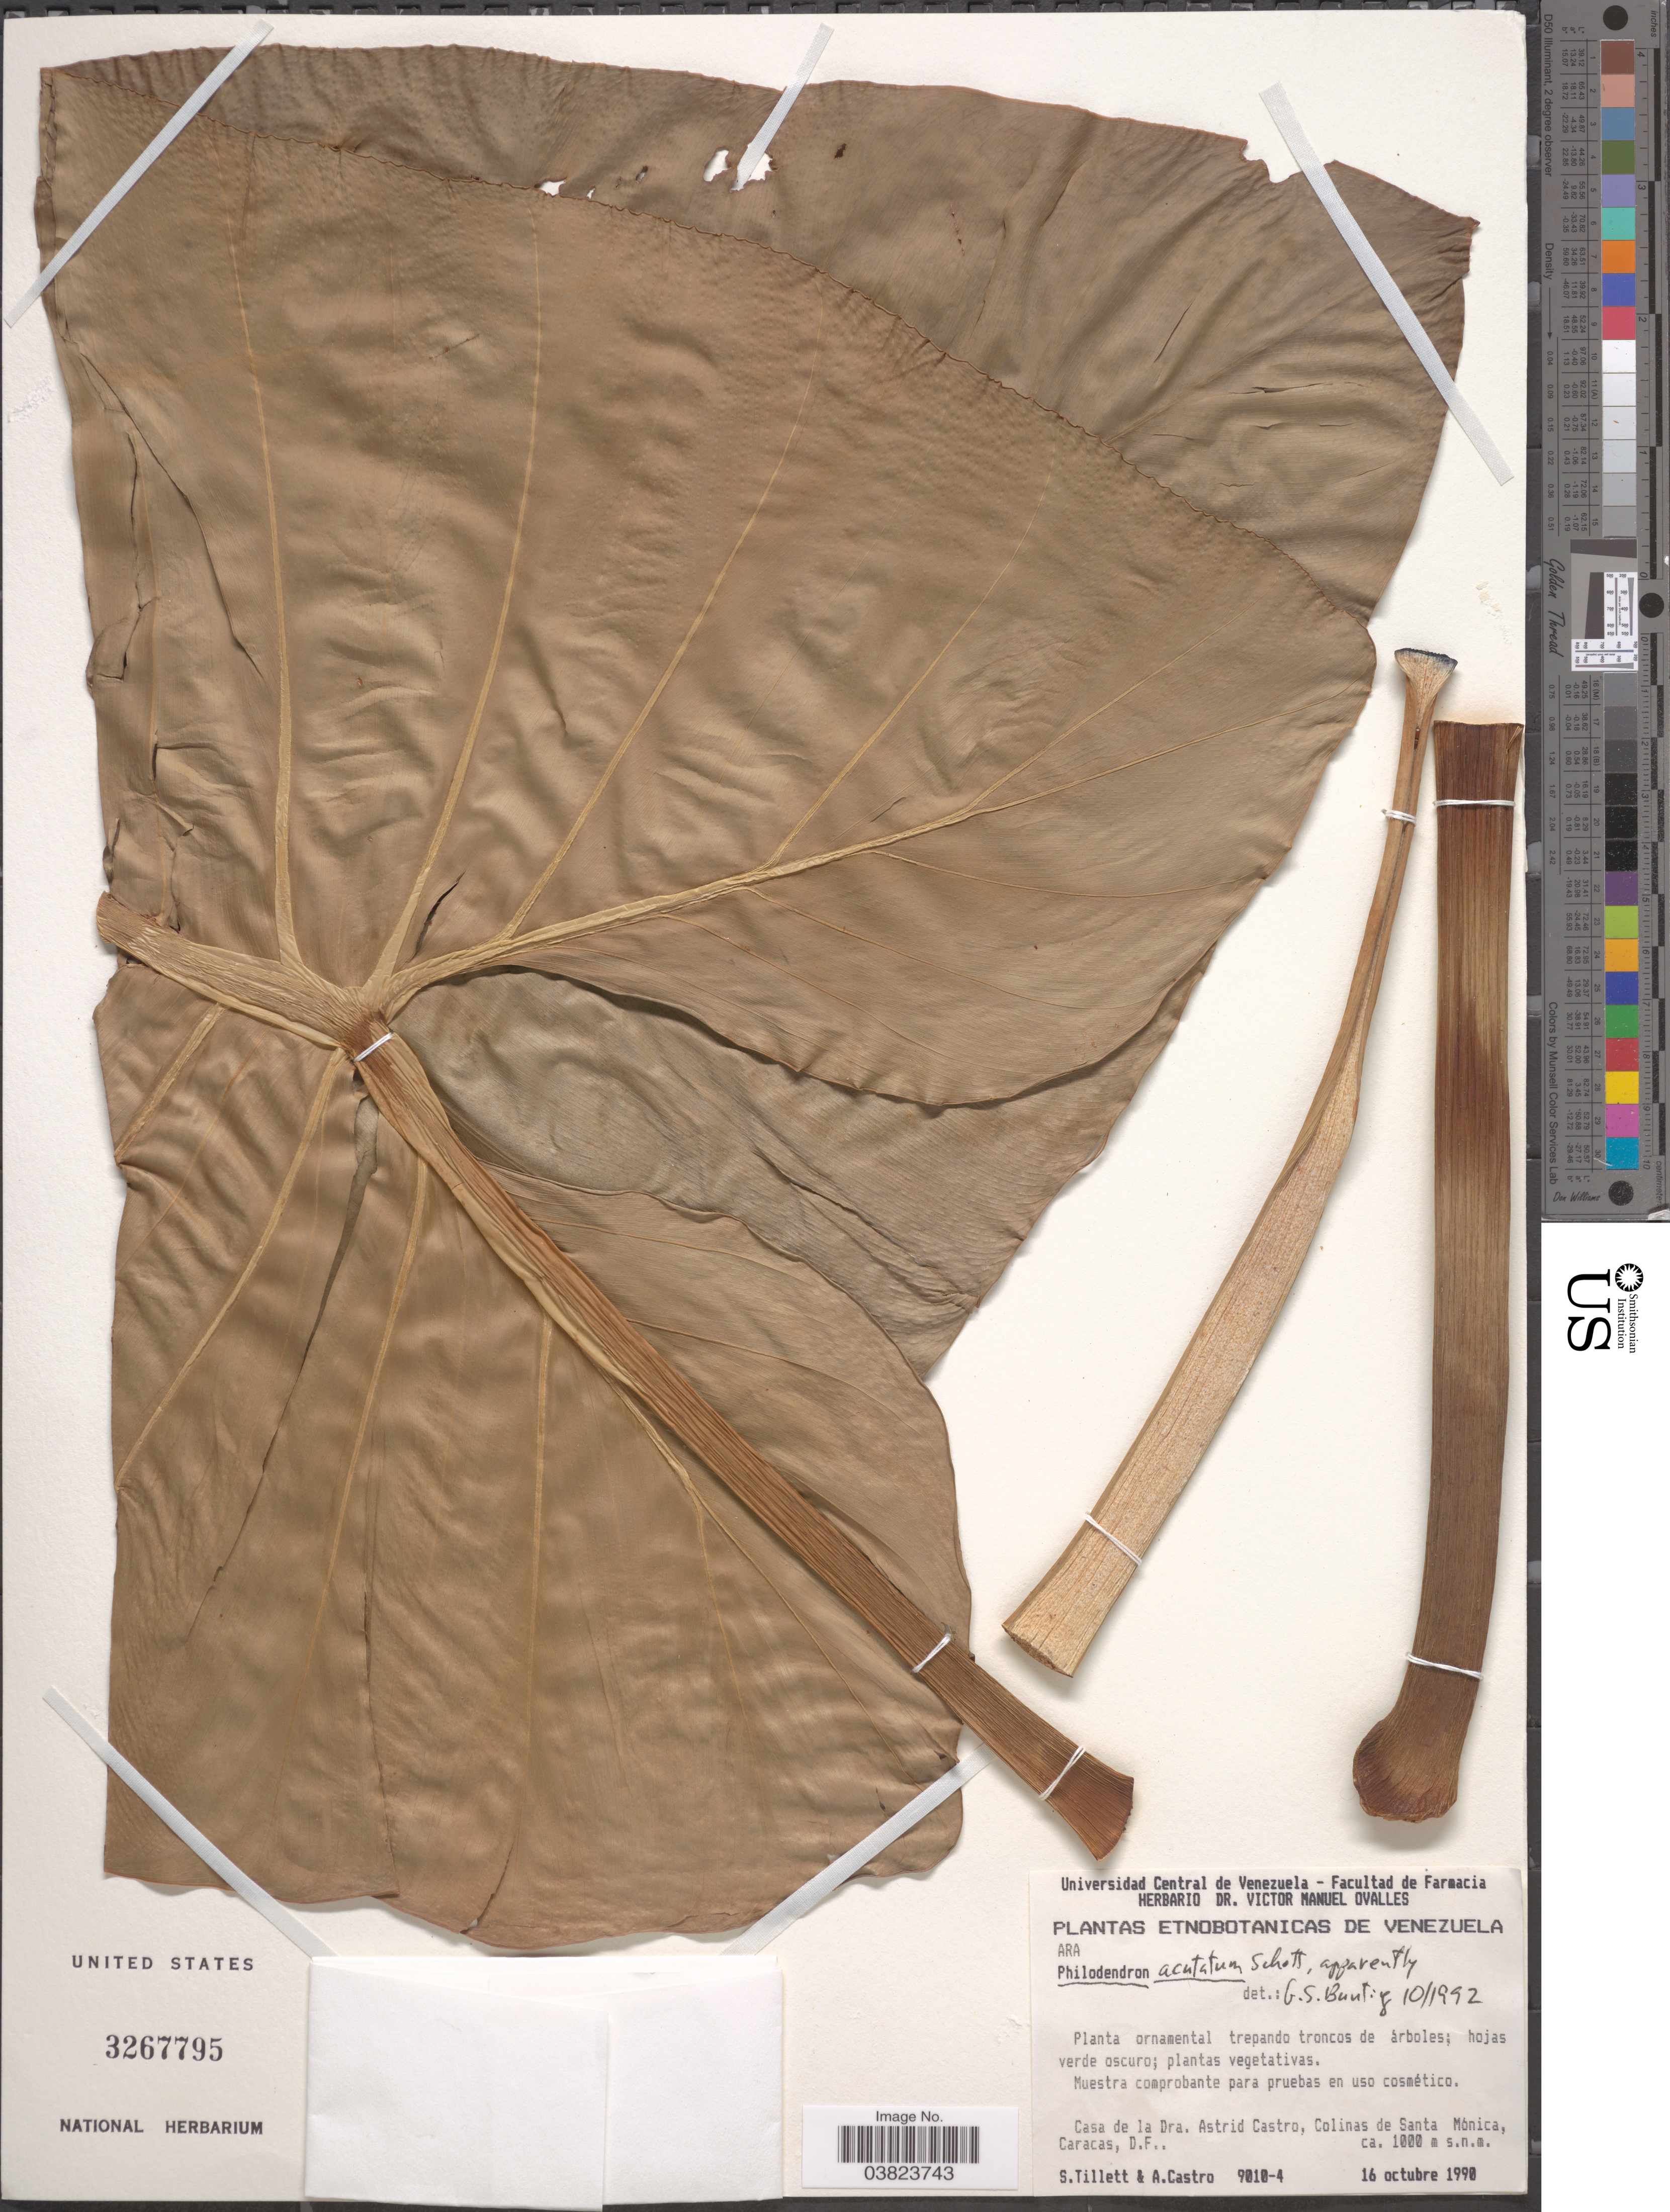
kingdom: Plantae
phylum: Tracheophyta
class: Liliopsida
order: Alismatales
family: Araceae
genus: Philodendron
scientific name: Philodendron acutatum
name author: Schott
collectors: S. S. Tillett & A. Castro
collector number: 9010-4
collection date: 1990-10-16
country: Venezuela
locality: Etnobotanicas de Venezuela [unsure placement] Casa de la Dra. Astrid Castro, Colinas de Santa Mónica, Caracas, D.F.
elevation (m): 1000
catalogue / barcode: US 3267795